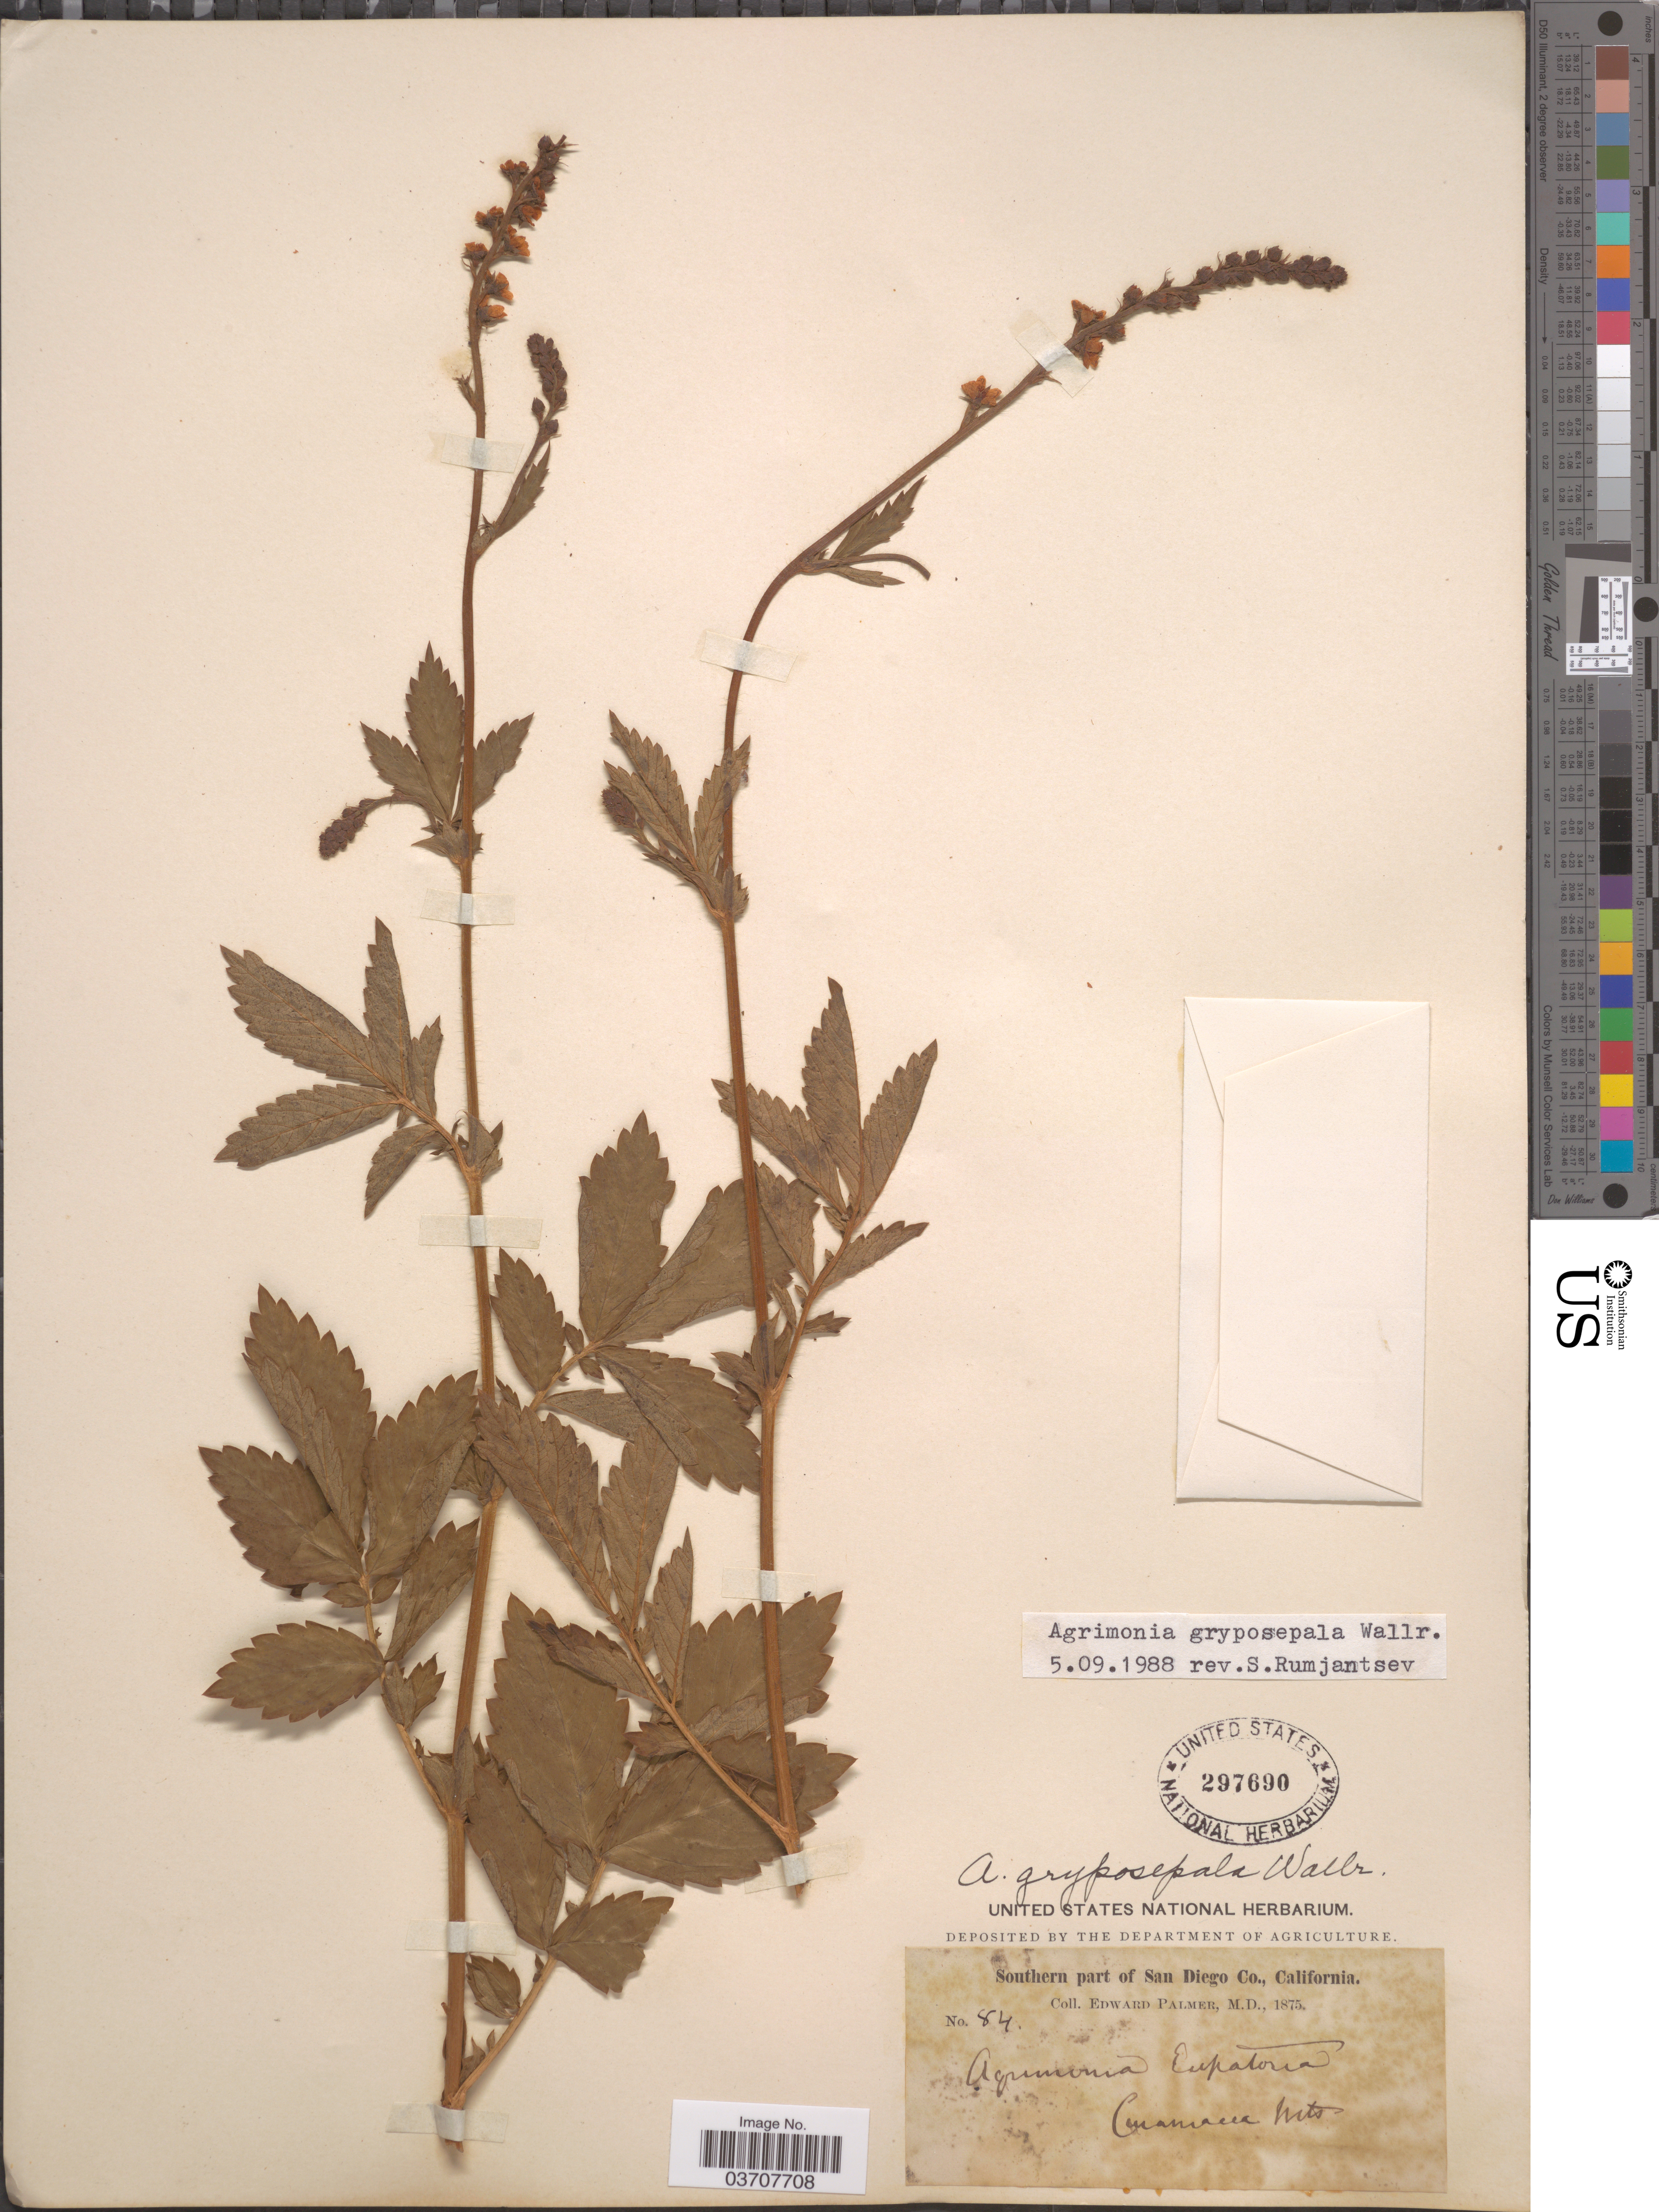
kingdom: Plantae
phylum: Tracheophyta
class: Magnoliopsida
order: Rosales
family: Rosaceae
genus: Agrimonia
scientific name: Agrimonia gryposepala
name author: Wallr.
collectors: E. Palmer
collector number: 84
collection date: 1875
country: United States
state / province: California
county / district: San Diego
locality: Southern part of San Diego Co. Cuyamaca Mts.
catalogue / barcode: US 297690